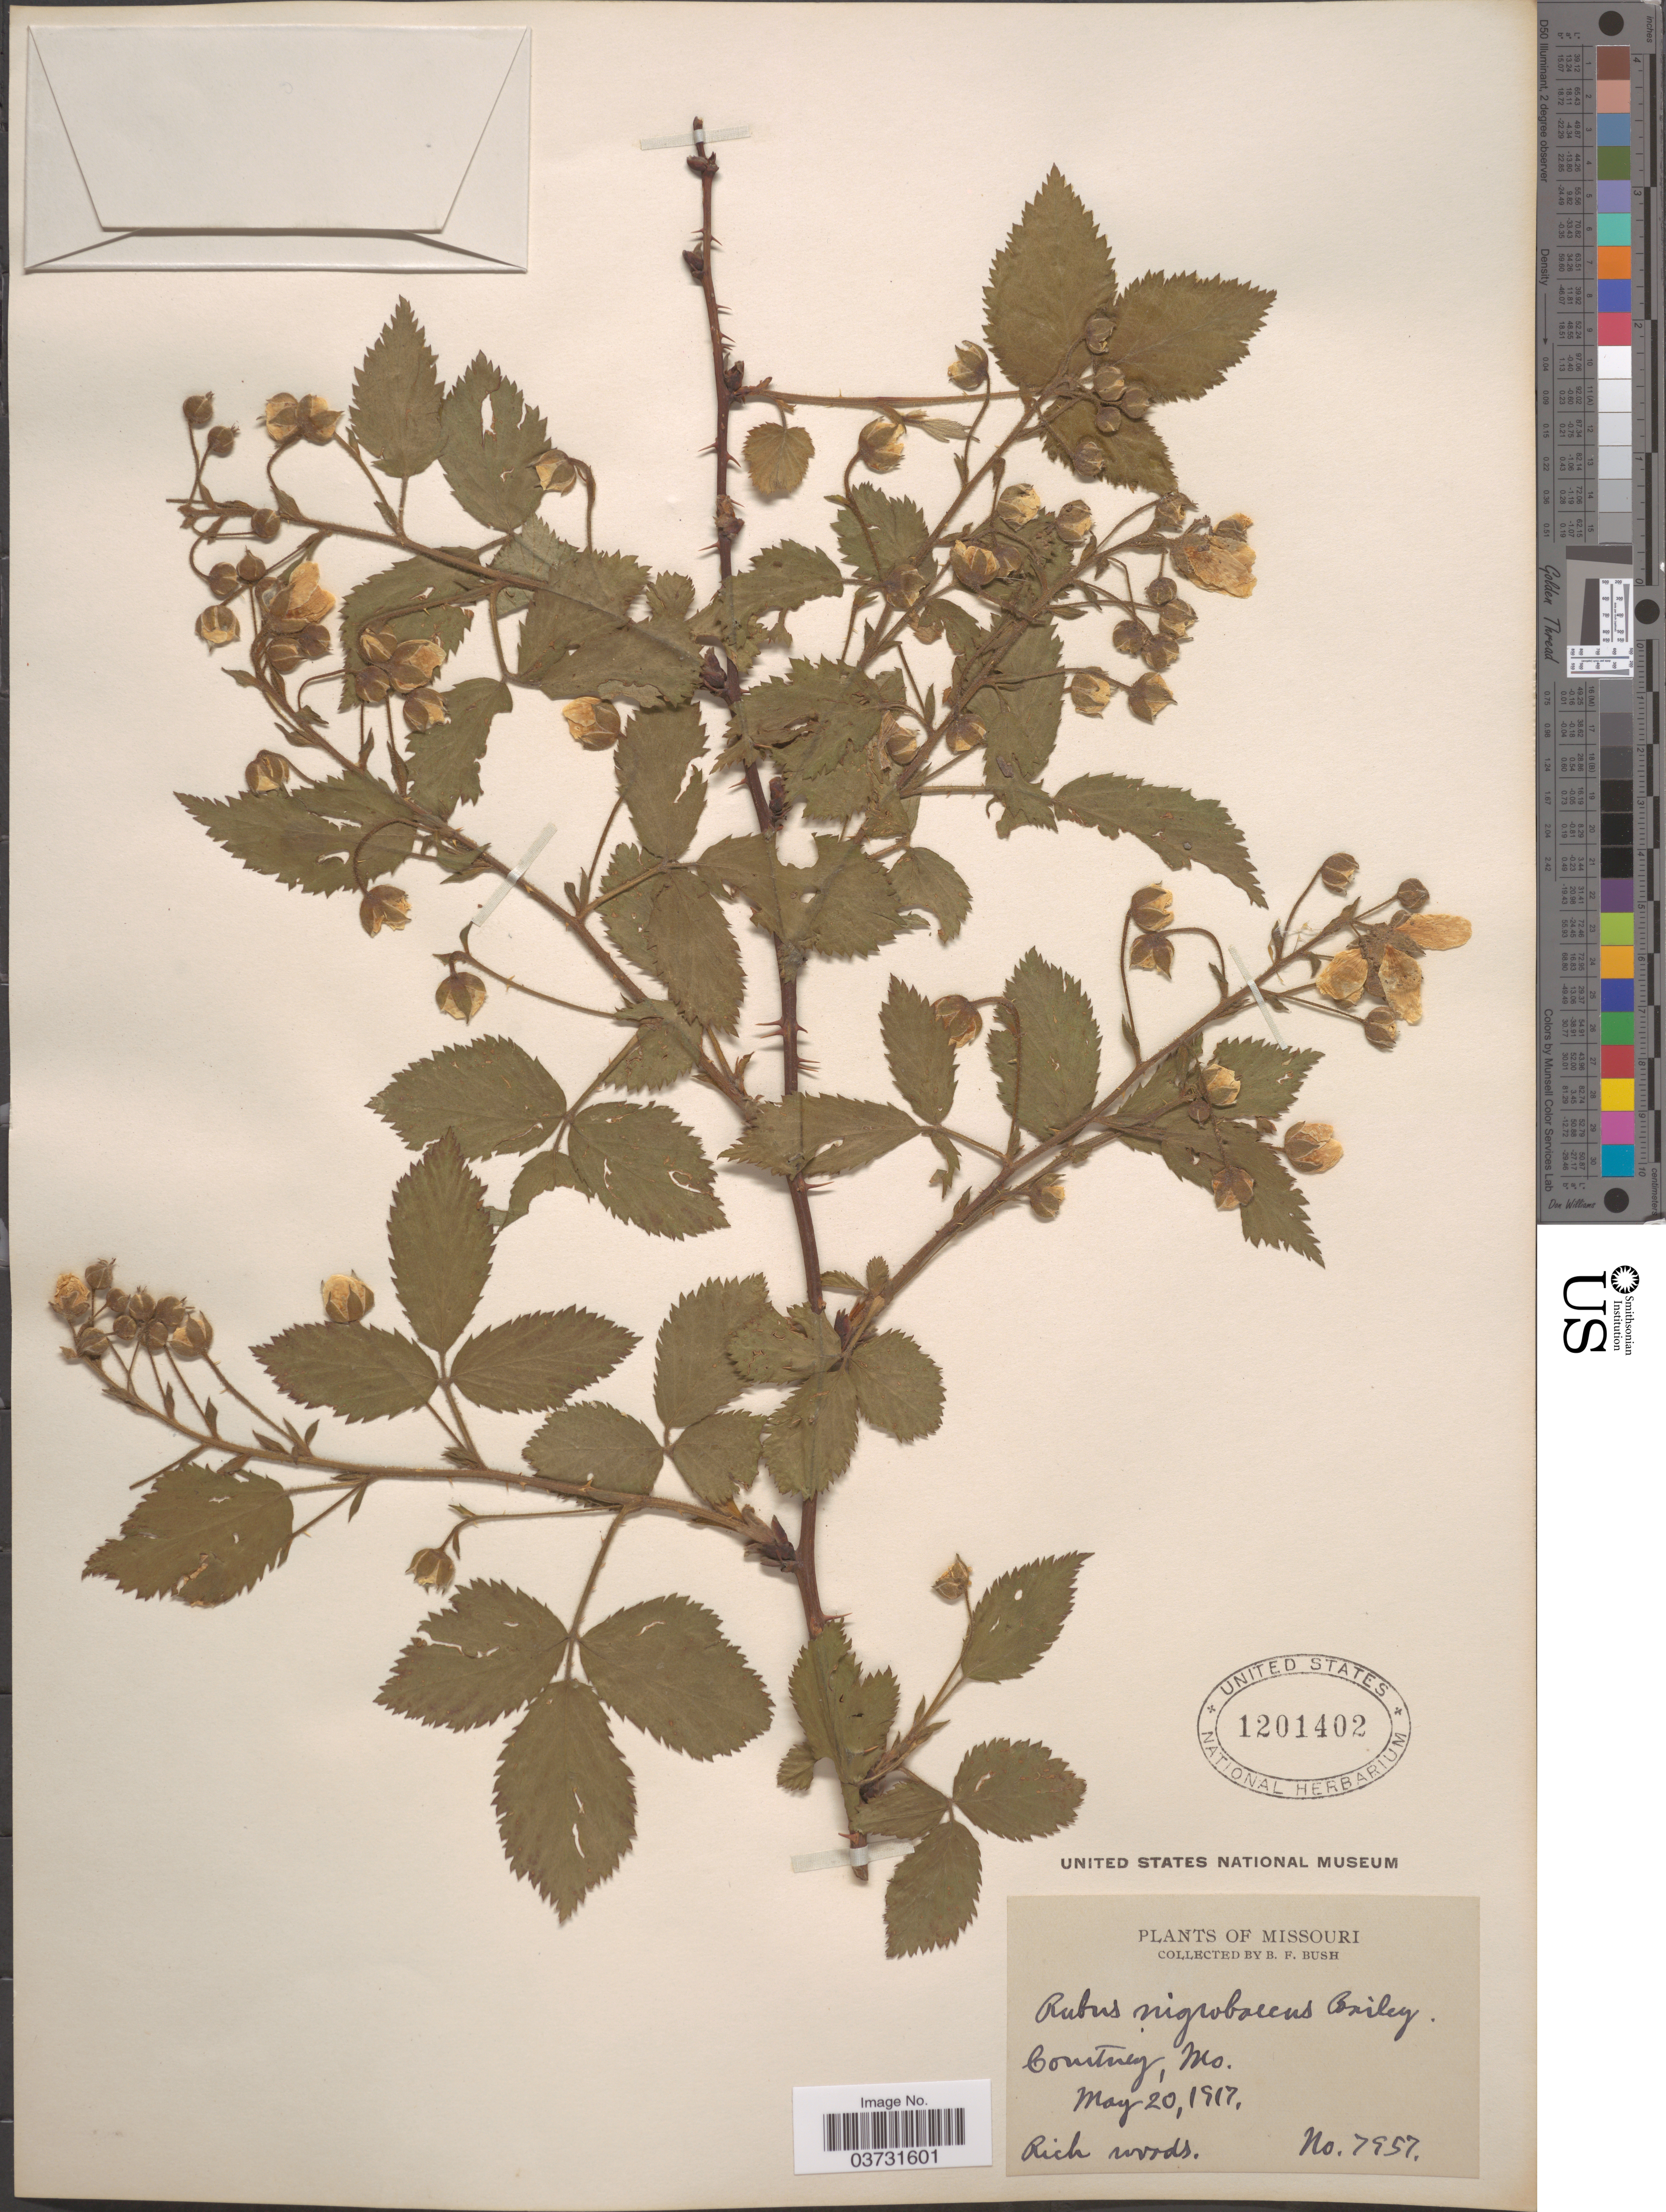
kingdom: Plantae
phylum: Tracheophyta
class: Magnoliopsida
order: Rosales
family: Rosaceae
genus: Rubus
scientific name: Rubus nigrobaccus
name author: L.H. Bailey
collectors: B. F. Bush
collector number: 7957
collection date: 1917-05-20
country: United States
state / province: Missouri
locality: Courtney.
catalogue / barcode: US 1201402